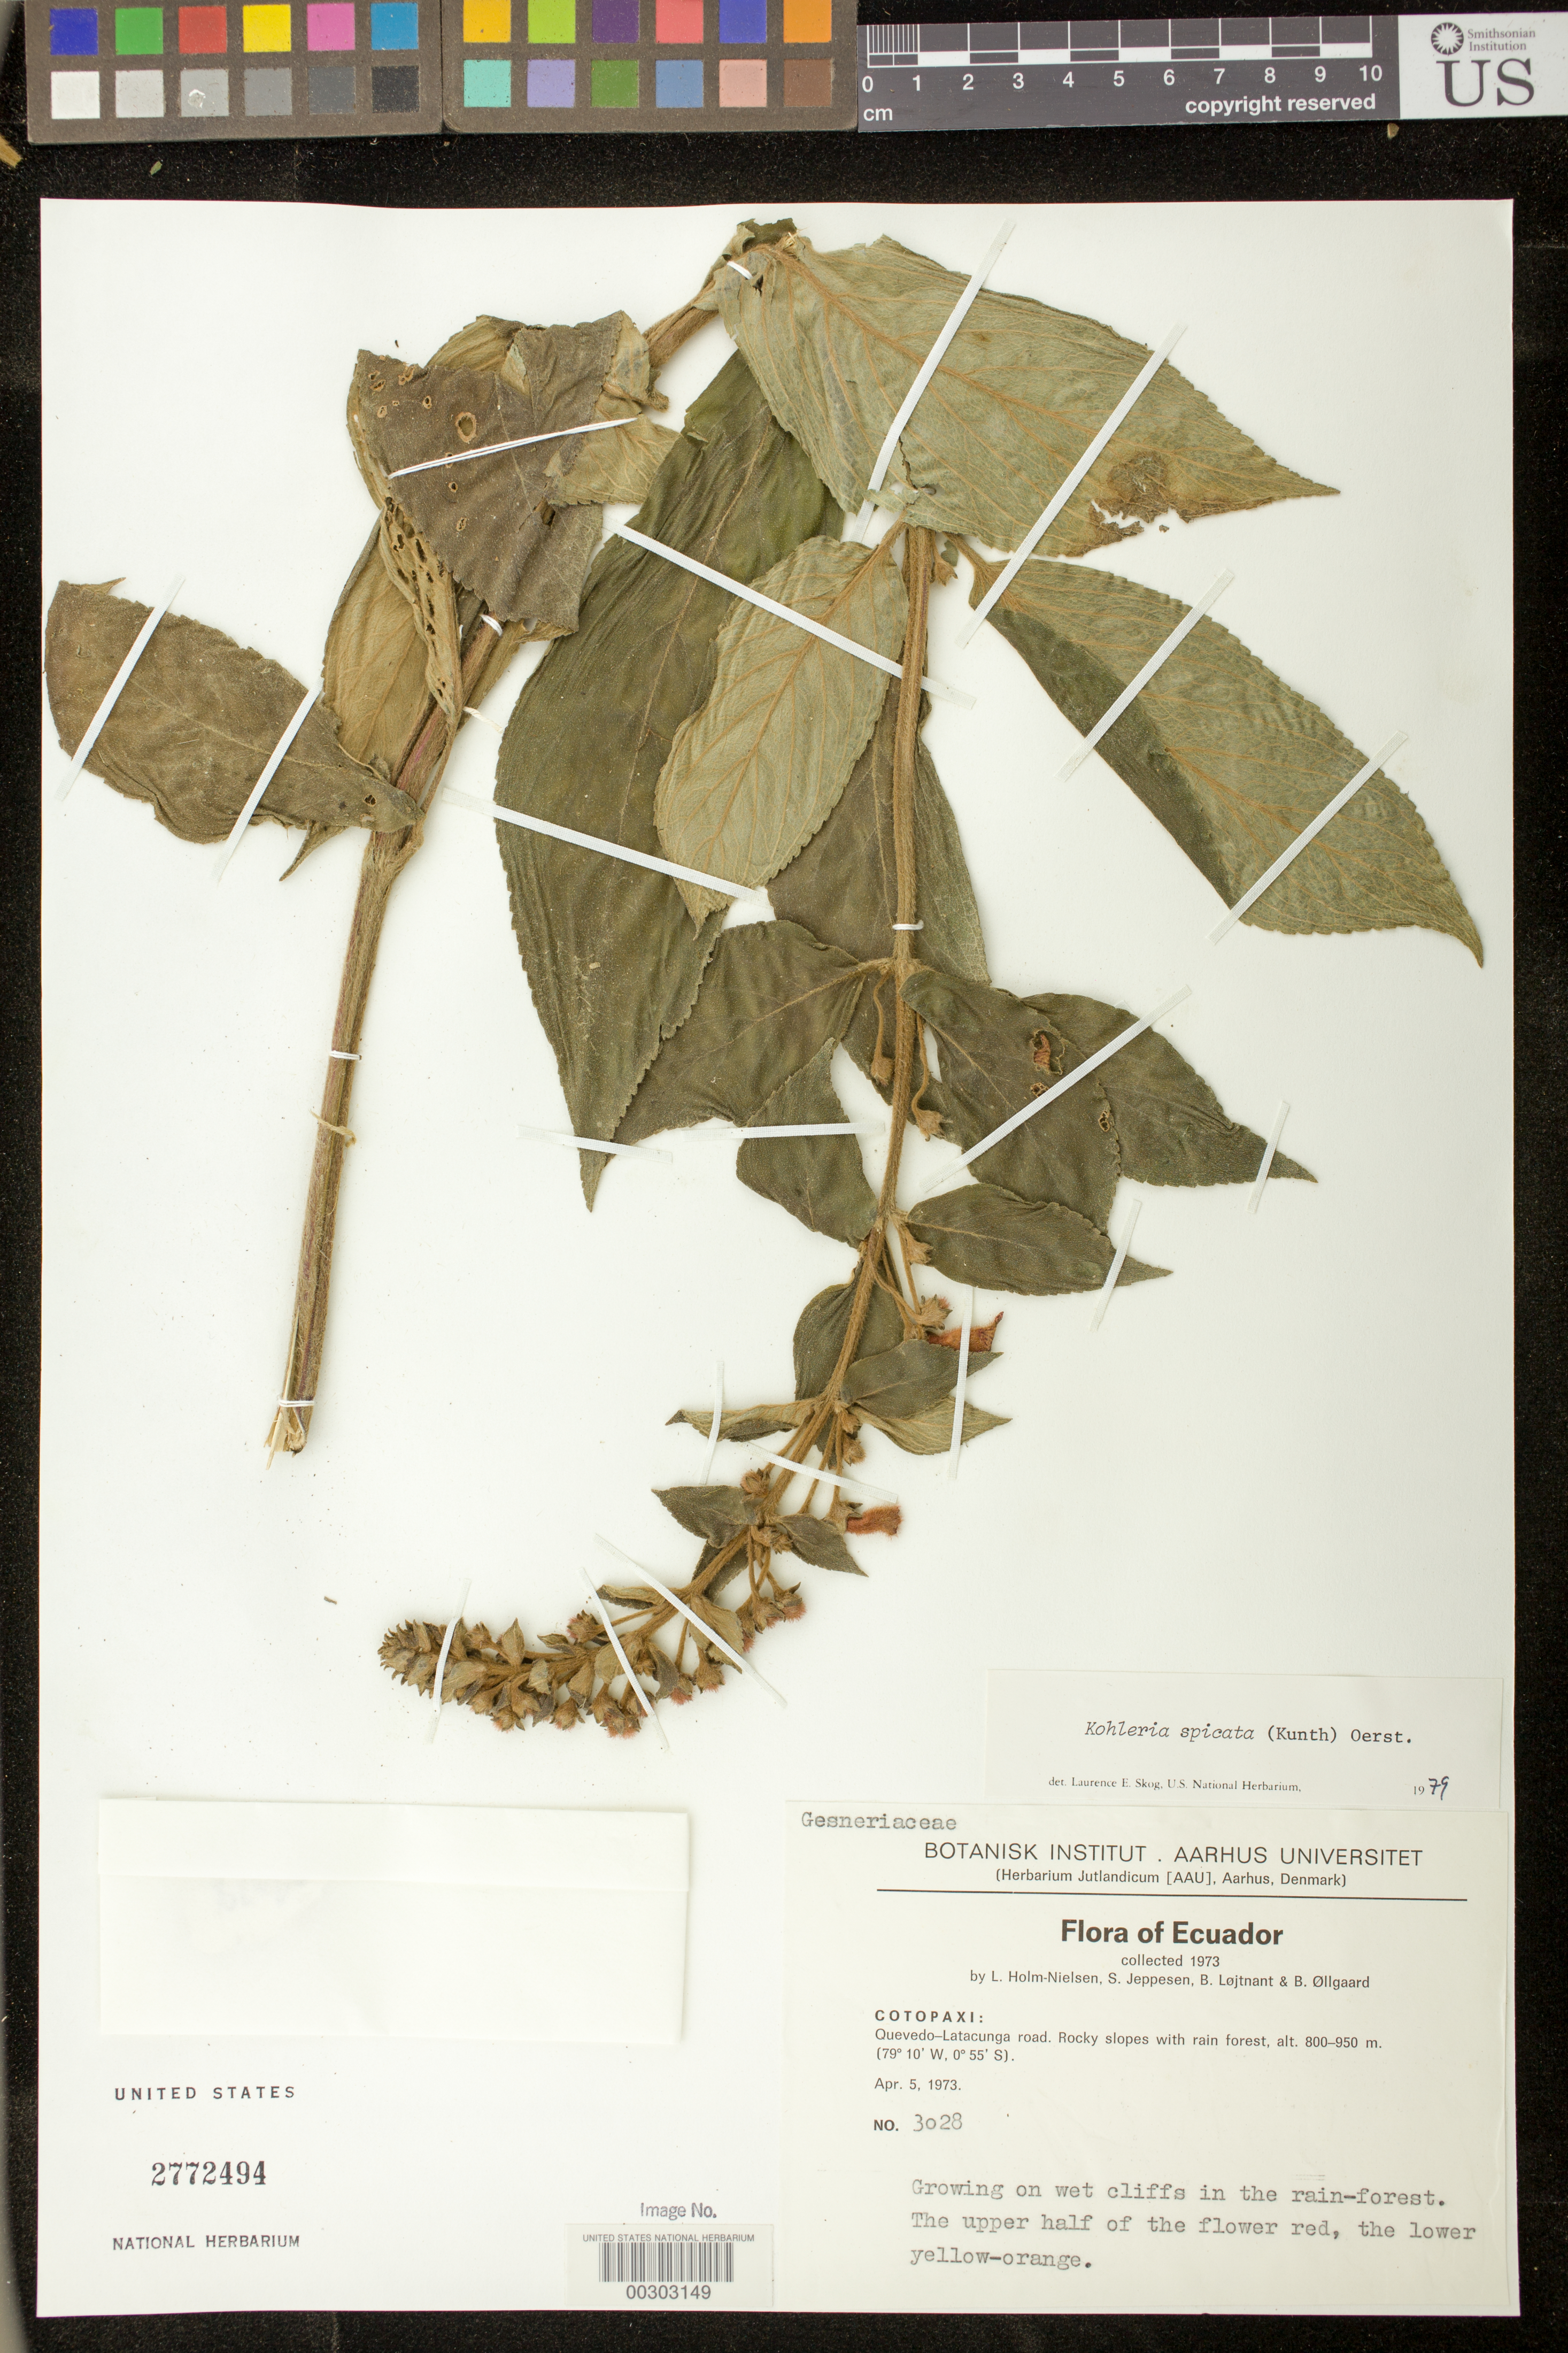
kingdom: Plantae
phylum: Tracheophyta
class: Magnoliopsida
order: Lamiales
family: Gesneriaceae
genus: Kohleria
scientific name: Kohleria spicata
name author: (Kunth) Oerst.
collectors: L. B. Holm-Nielsen, S. Jeppesen, B. Löjtnant & B. Øllgaard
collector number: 3028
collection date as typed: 05 Apr 1973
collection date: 1973-04-05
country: Ecuador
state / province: Cotopaxi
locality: Quevedo - Latacunga road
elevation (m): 800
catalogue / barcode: US 2772494